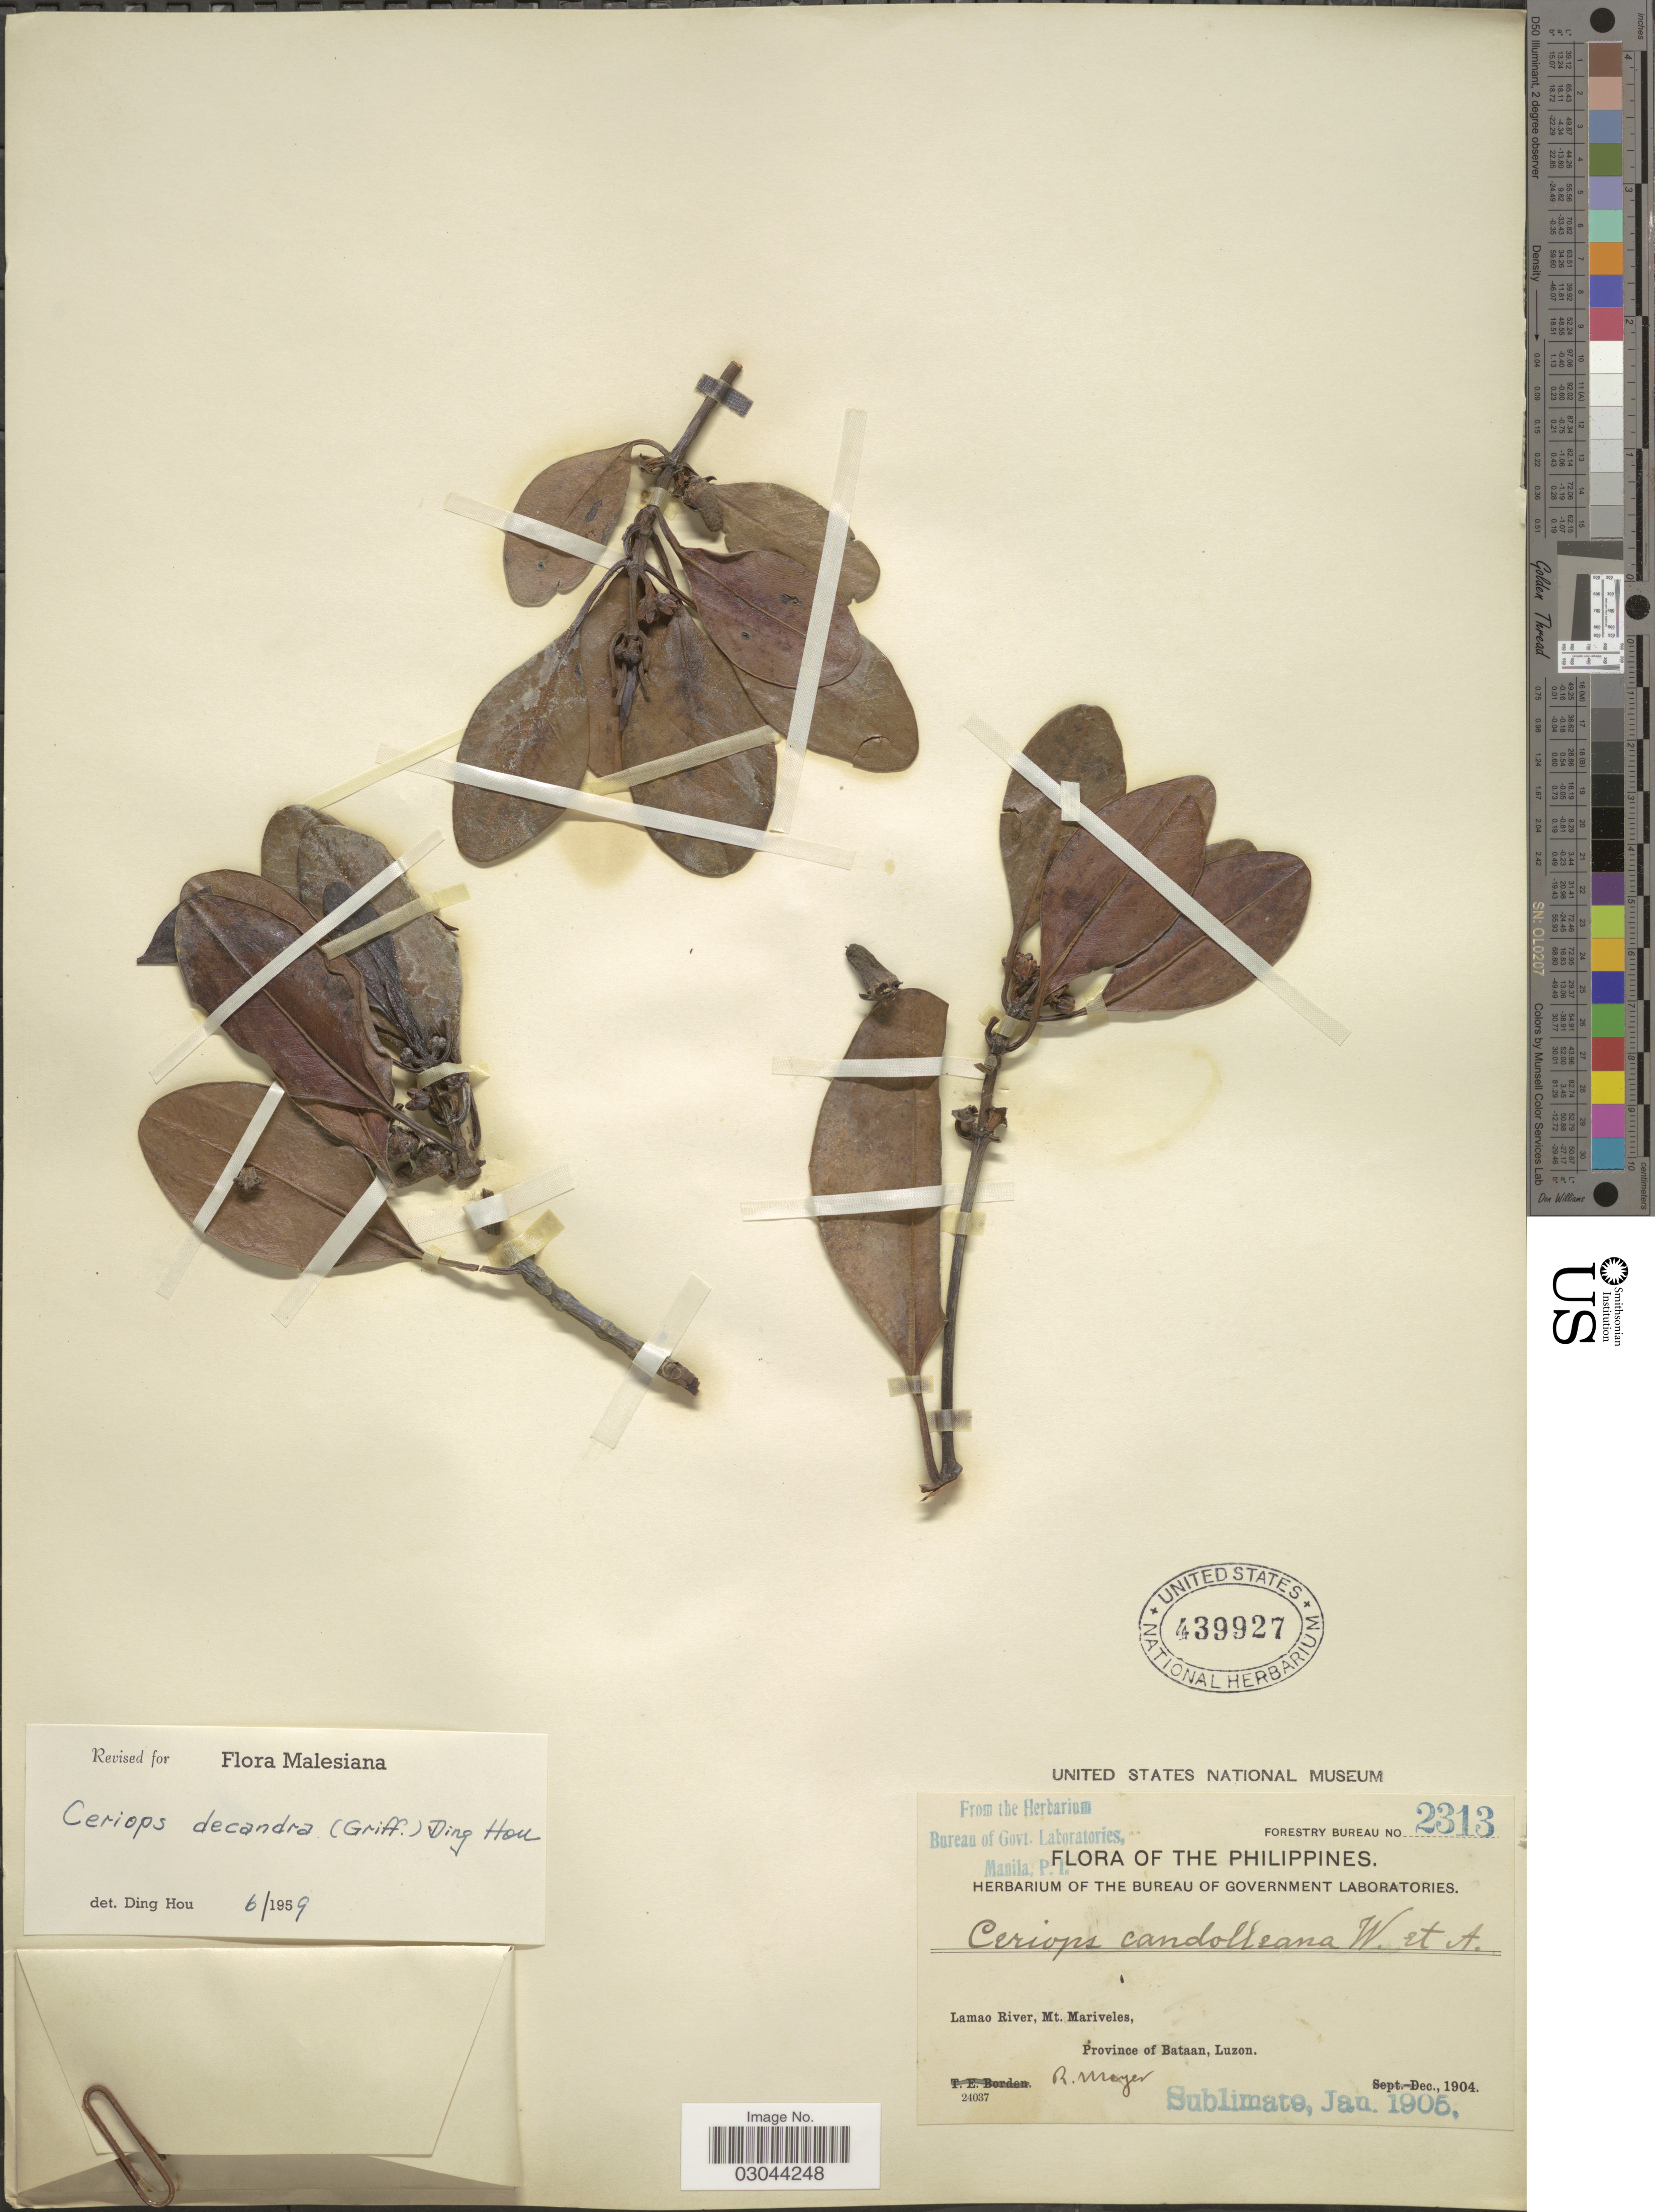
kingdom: Plantae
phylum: Tracheophyta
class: Magnoliopsida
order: Malpighiales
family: Rhizophoraceae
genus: Ceriops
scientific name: Ceriops decandra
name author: (Griff.) Ding Hou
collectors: R. Meyer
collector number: Forestry Bureau 2313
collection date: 1904-12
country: Philippines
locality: Lamao River, Mt. Mariveles, Province of Bataan, Luzon.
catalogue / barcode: US 439927